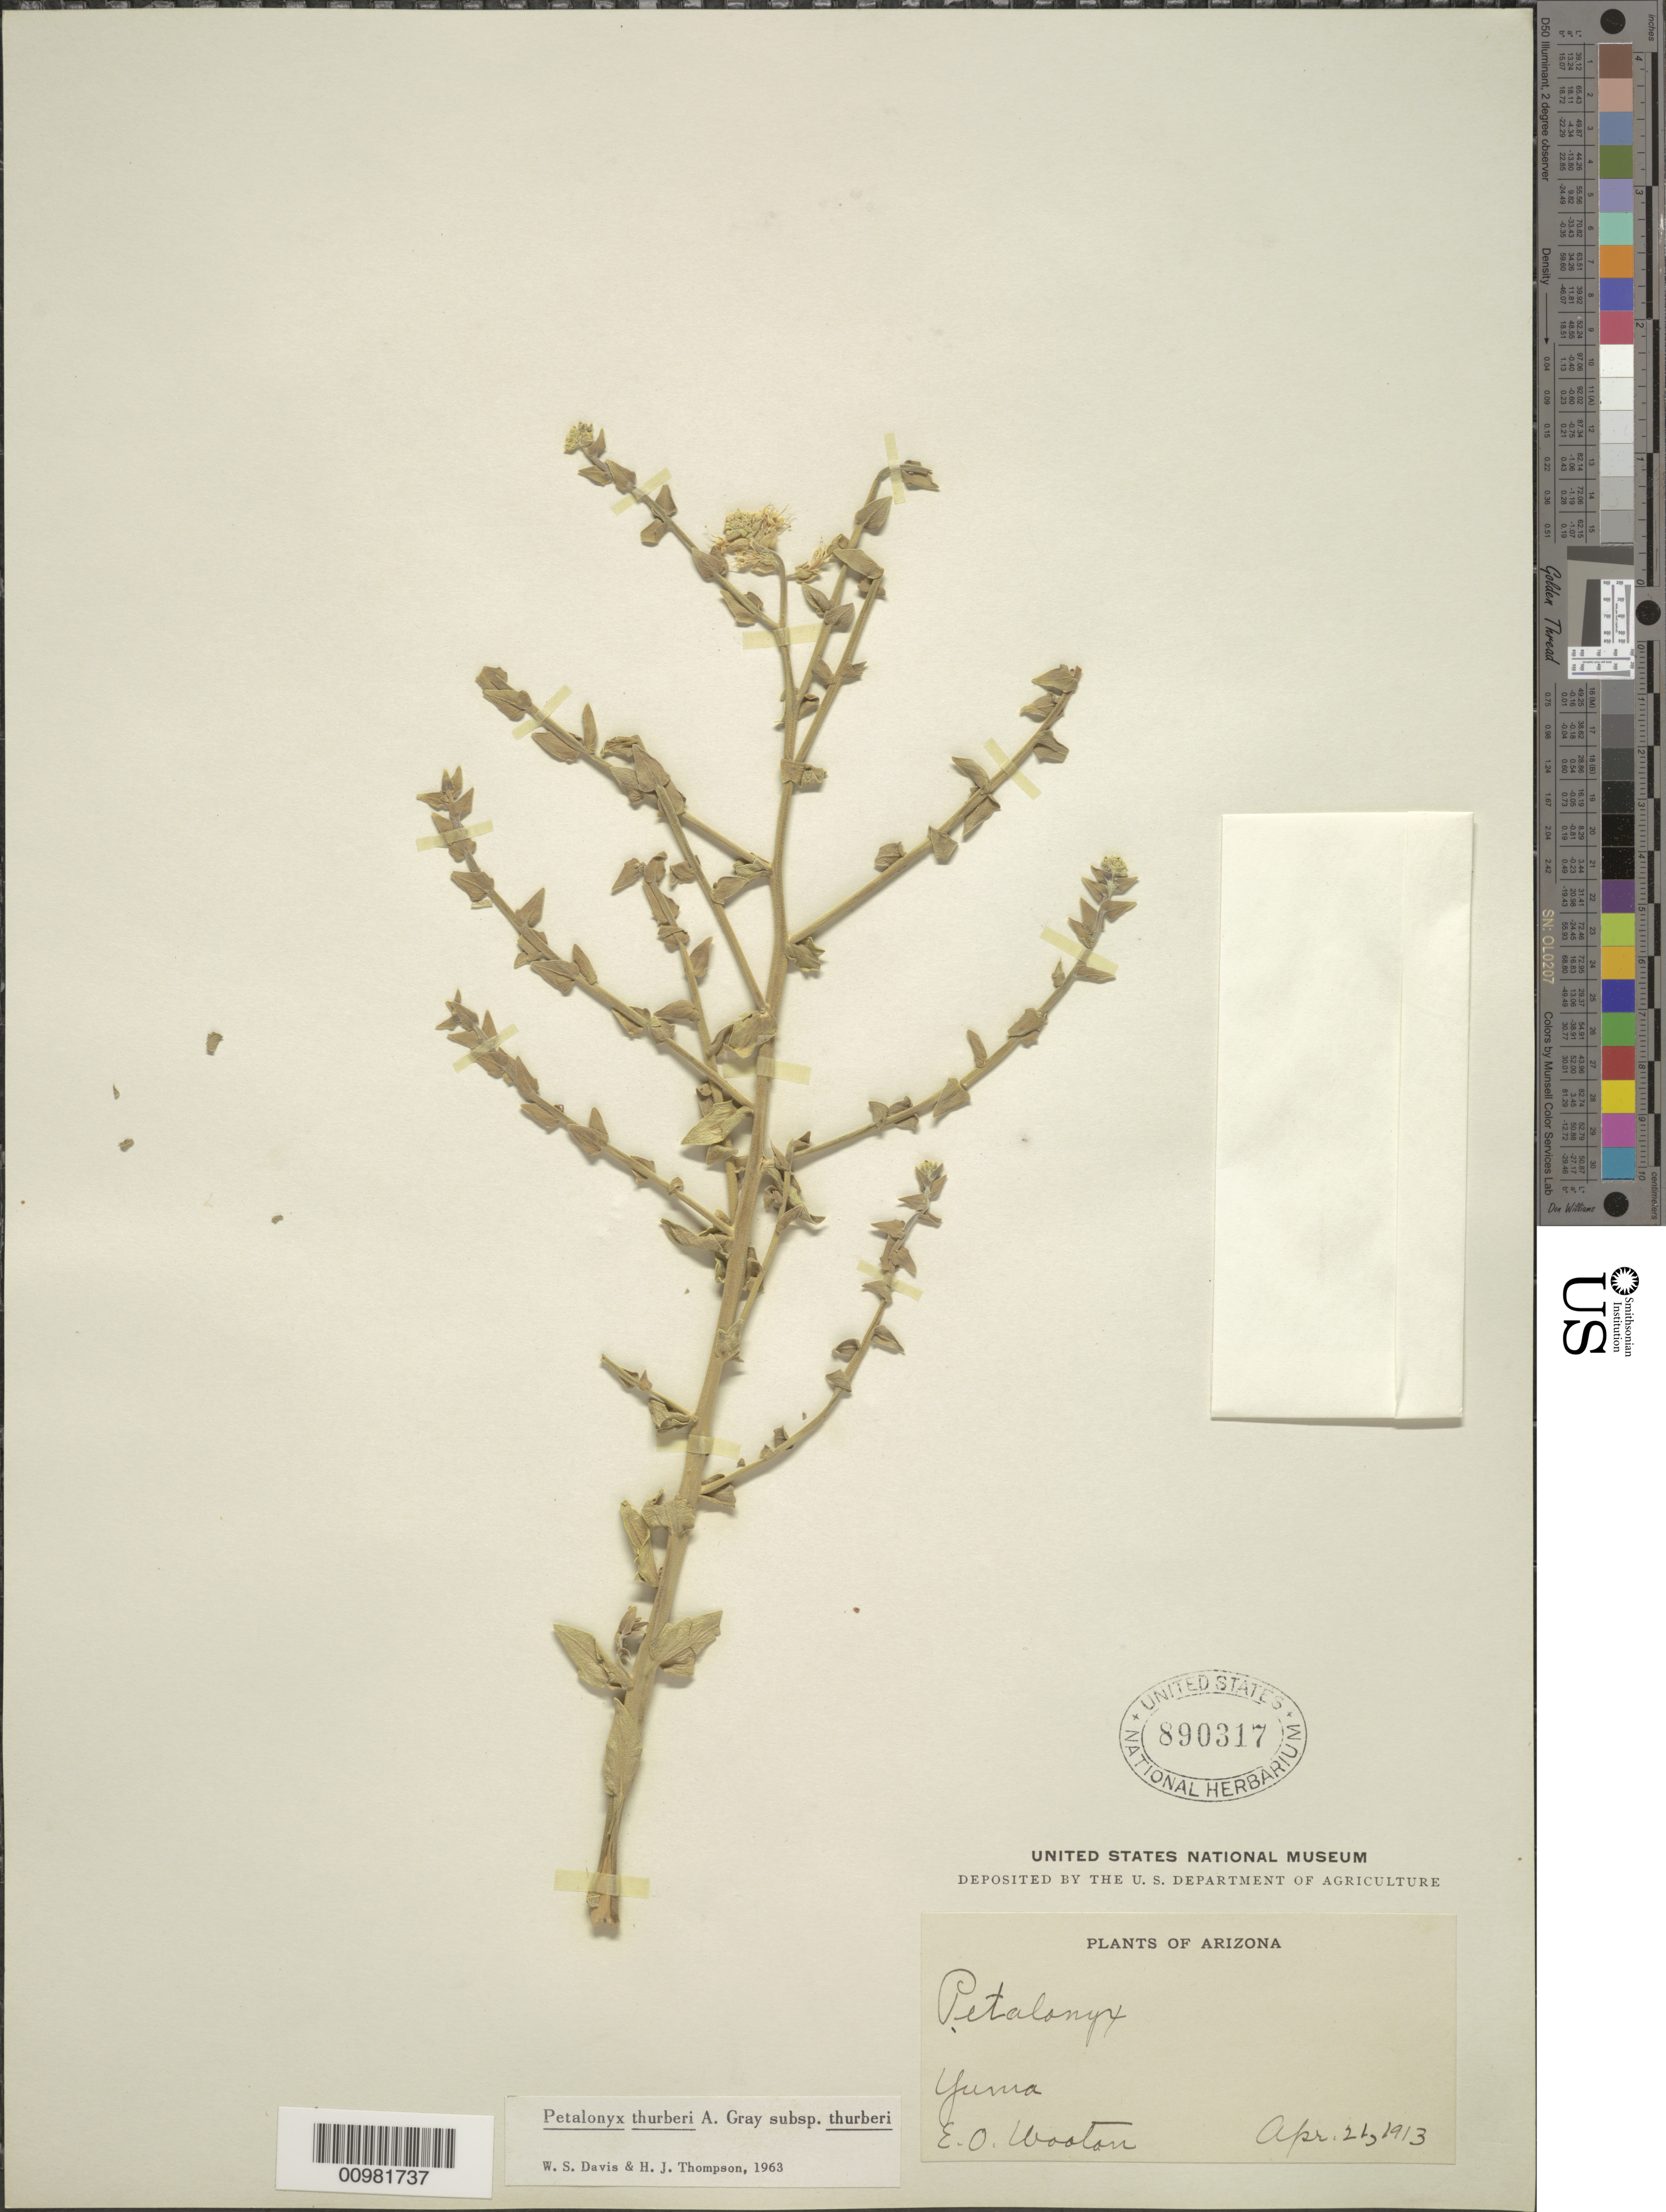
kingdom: Plantae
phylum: Tracheophyta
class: Magnoliopsida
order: Cornales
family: Loasaceae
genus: Petalonyx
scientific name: Petalonyx thurberi subsp. thurberi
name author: A. Gray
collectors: E. O. Wooton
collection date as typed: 21 Apr 1913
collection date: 1913-04-21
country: United States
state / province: Arizona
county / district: Yuma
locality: Yuma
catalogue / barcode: US 890317